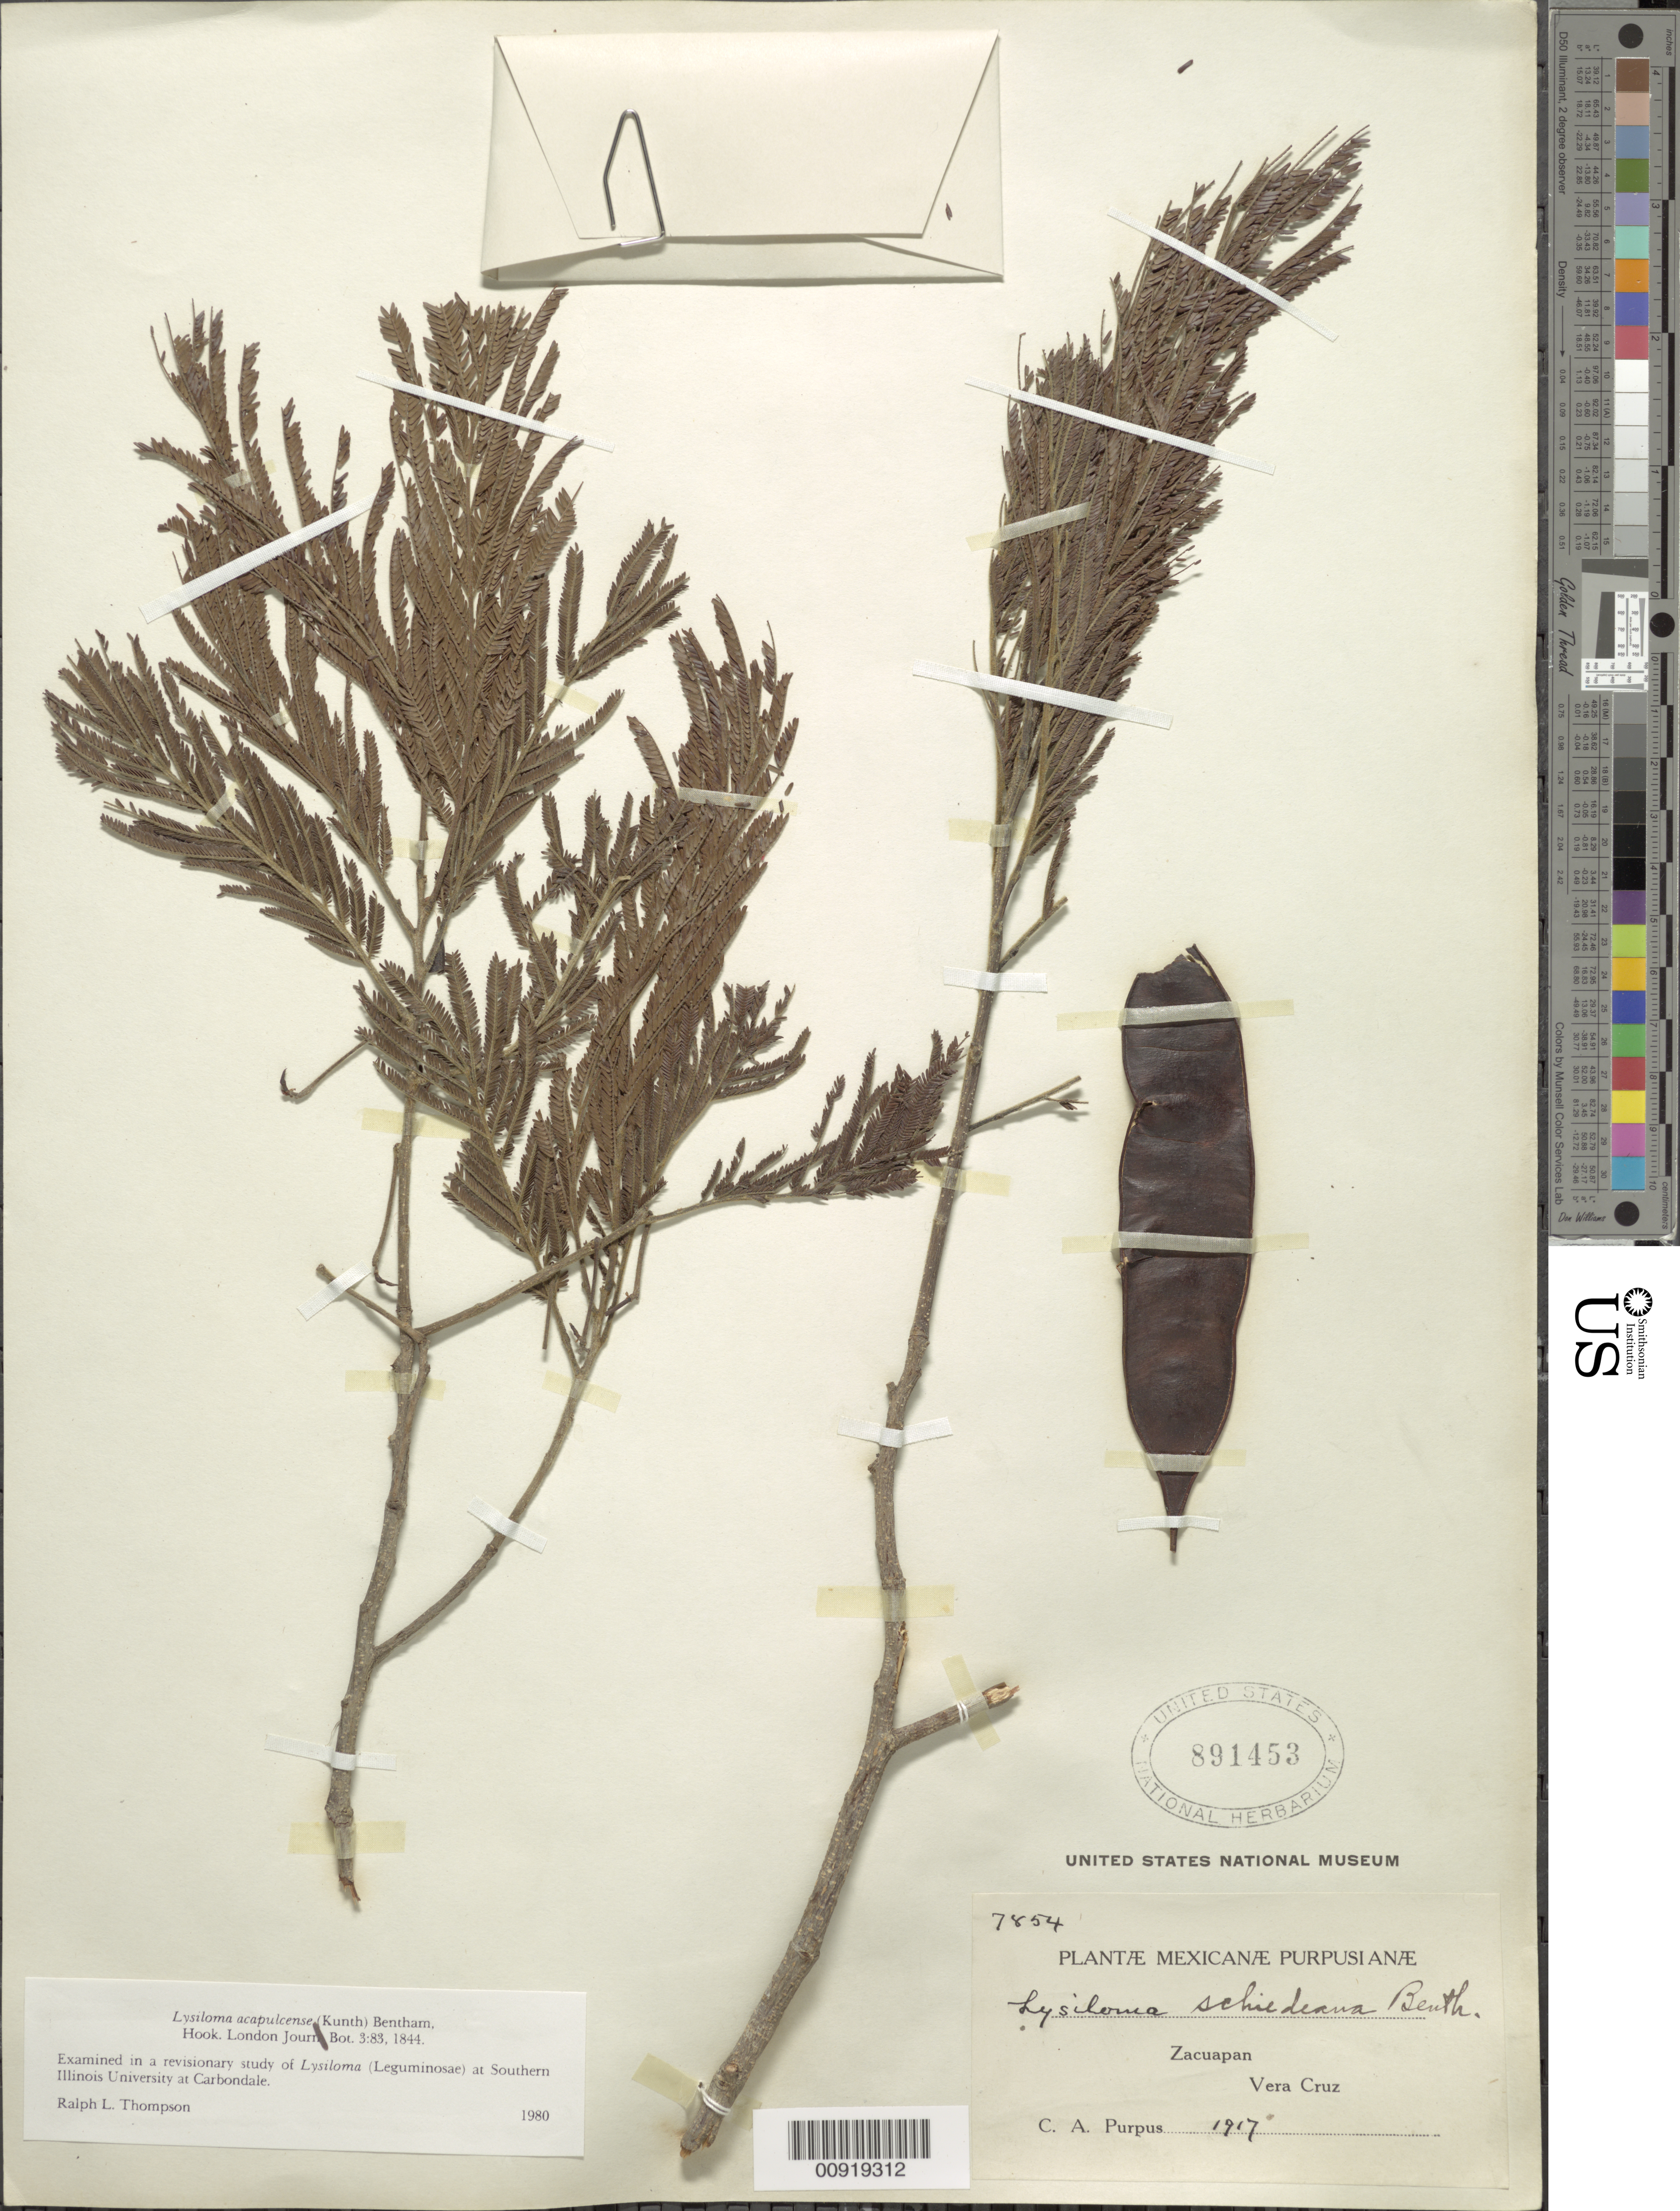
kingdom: Plantae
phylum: Tracheophyta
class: Magnoliopsida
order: Fabales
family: Fabaceae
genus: Lysiloma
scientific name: Lysiloma acapulcense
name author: (Kunth) Benth.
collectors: C. A. Purpus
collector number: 7854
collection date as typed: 1917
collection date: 1917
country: Mexico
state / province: Veracruz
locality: Zacuapan, Veracruz.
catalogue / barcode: US 891453